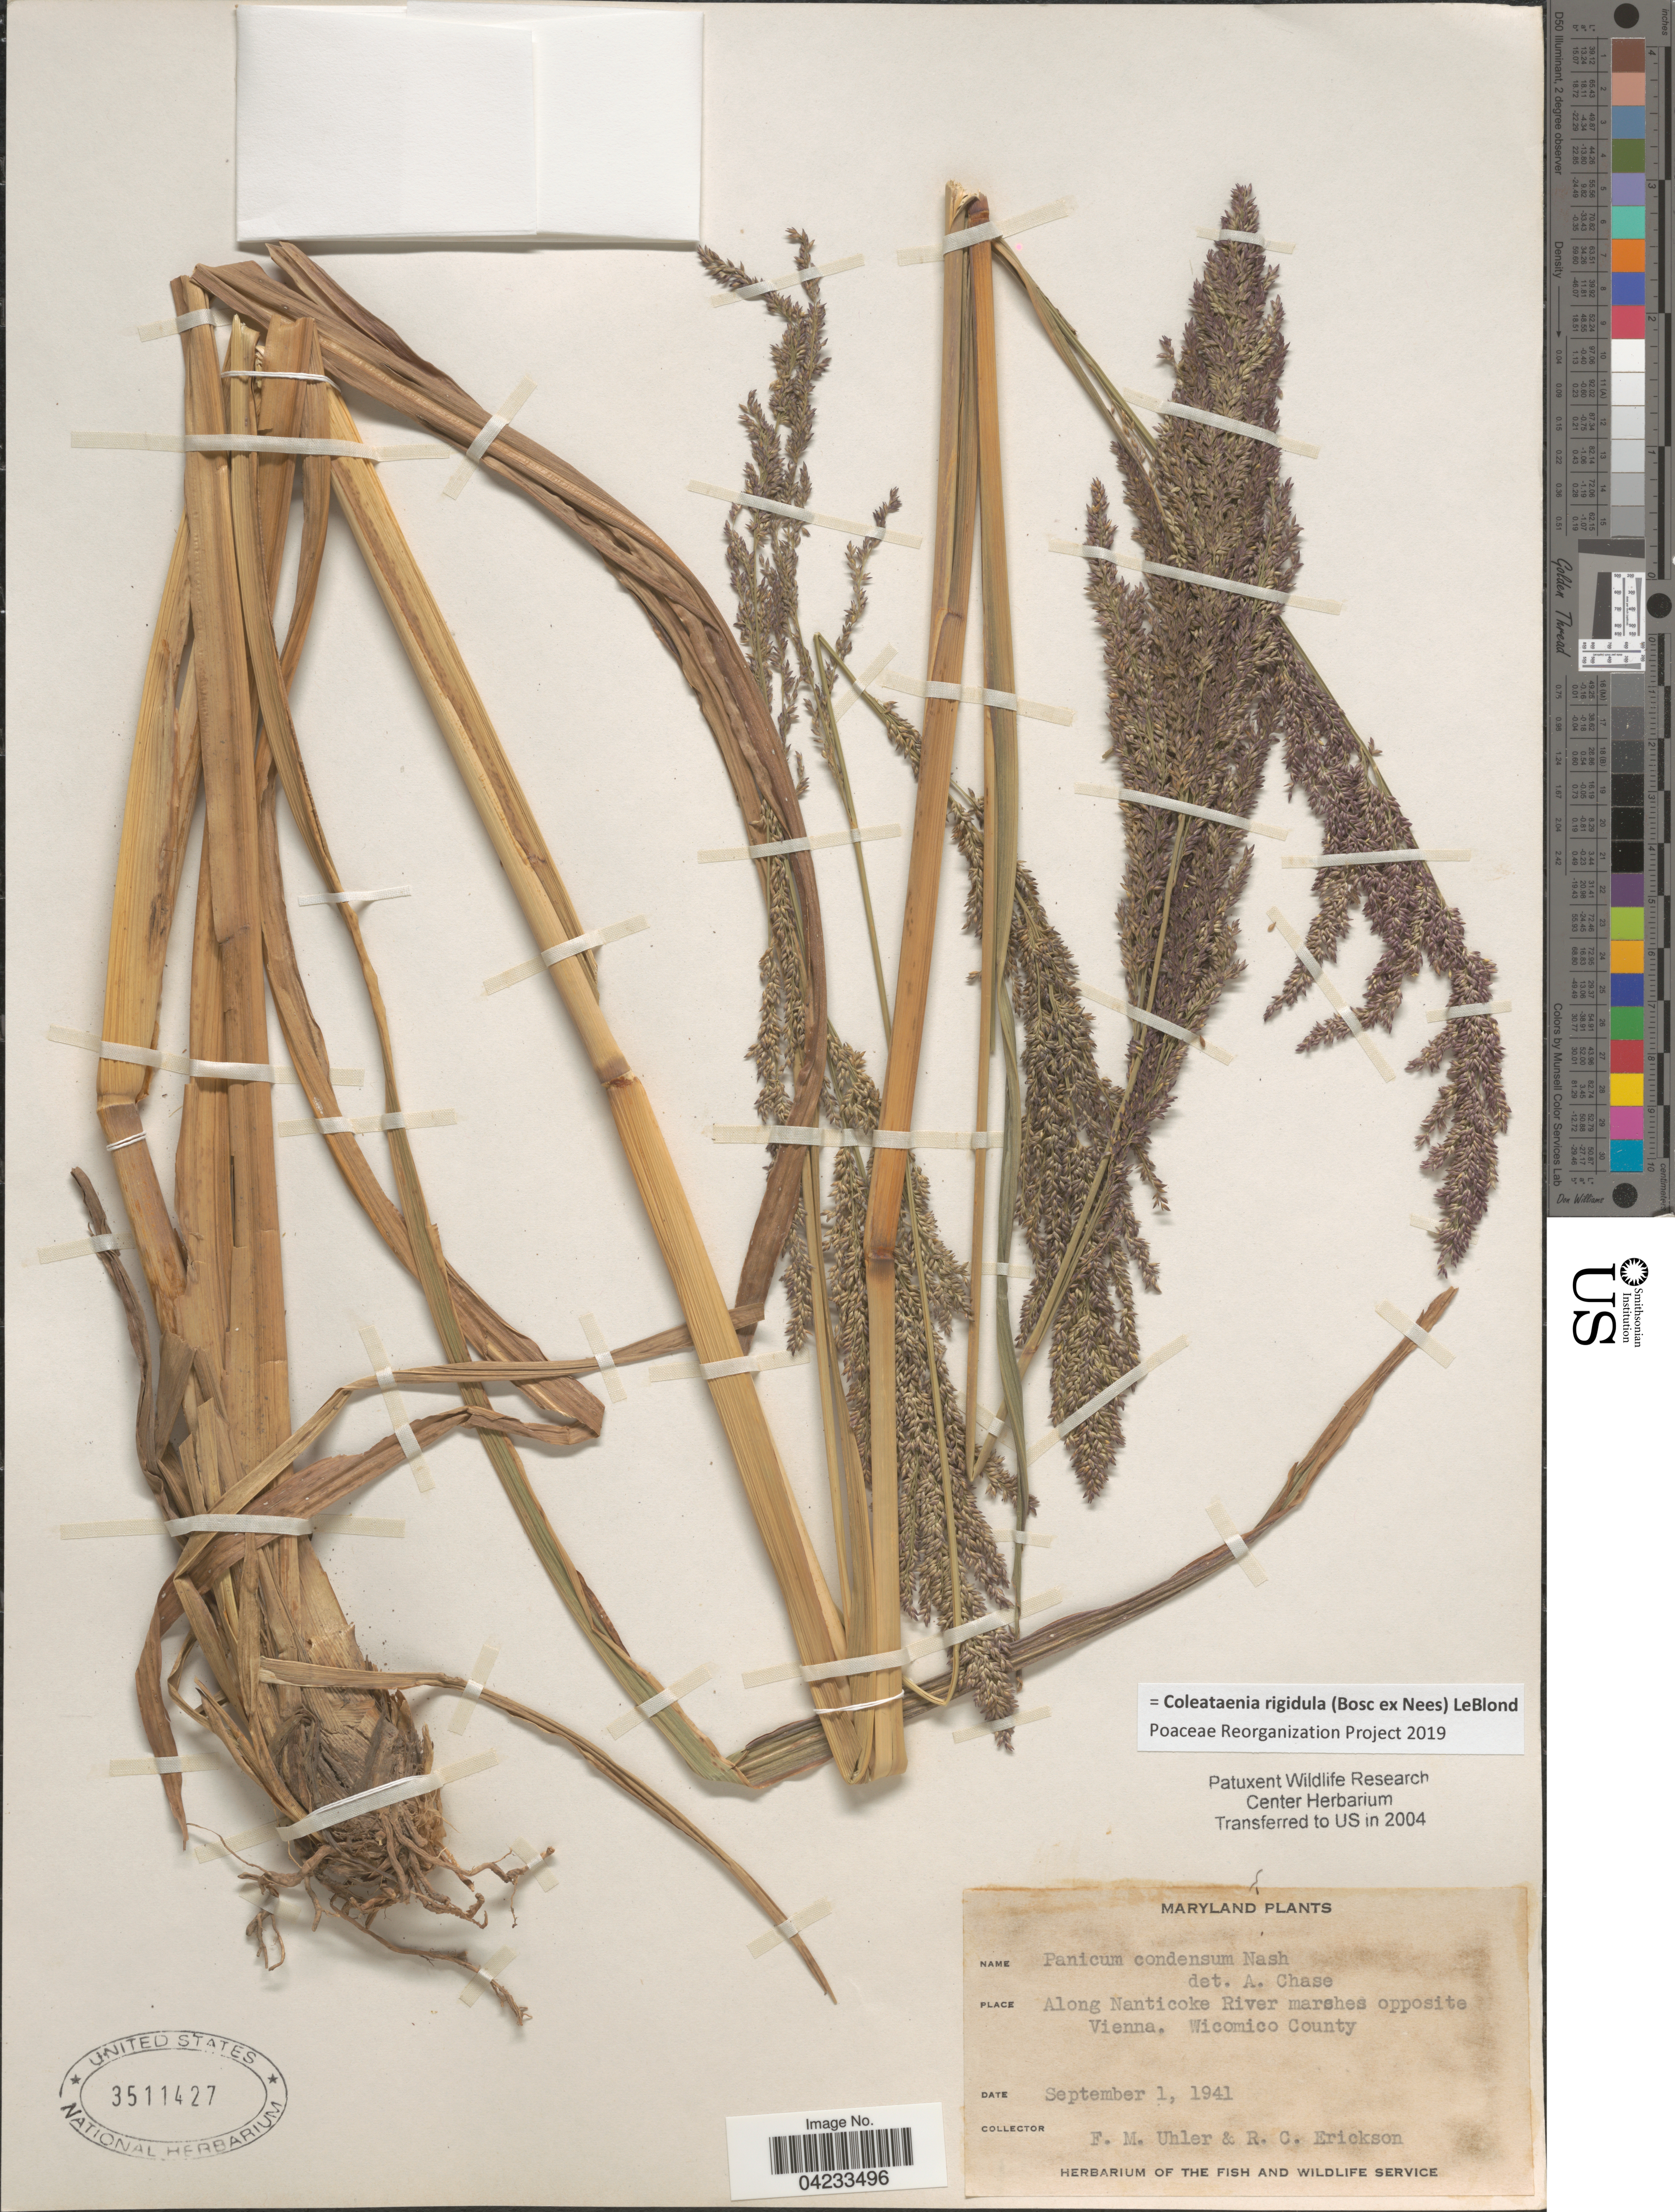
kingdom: Plantae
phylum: Tracheophyta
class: Liliopsida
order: Poales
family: Poaceae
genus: Coleataenia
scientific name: Coleataenia rigidula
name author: (Bosc ex Nees) LeBlond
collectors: F. M. Uhler & R. Erickson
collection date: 1941-09-01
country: United States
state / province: Maryland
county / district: Wicomico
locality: Along Nanticoke River marshes opposite Vienna. Wicomico County.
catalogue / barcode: US 3511427